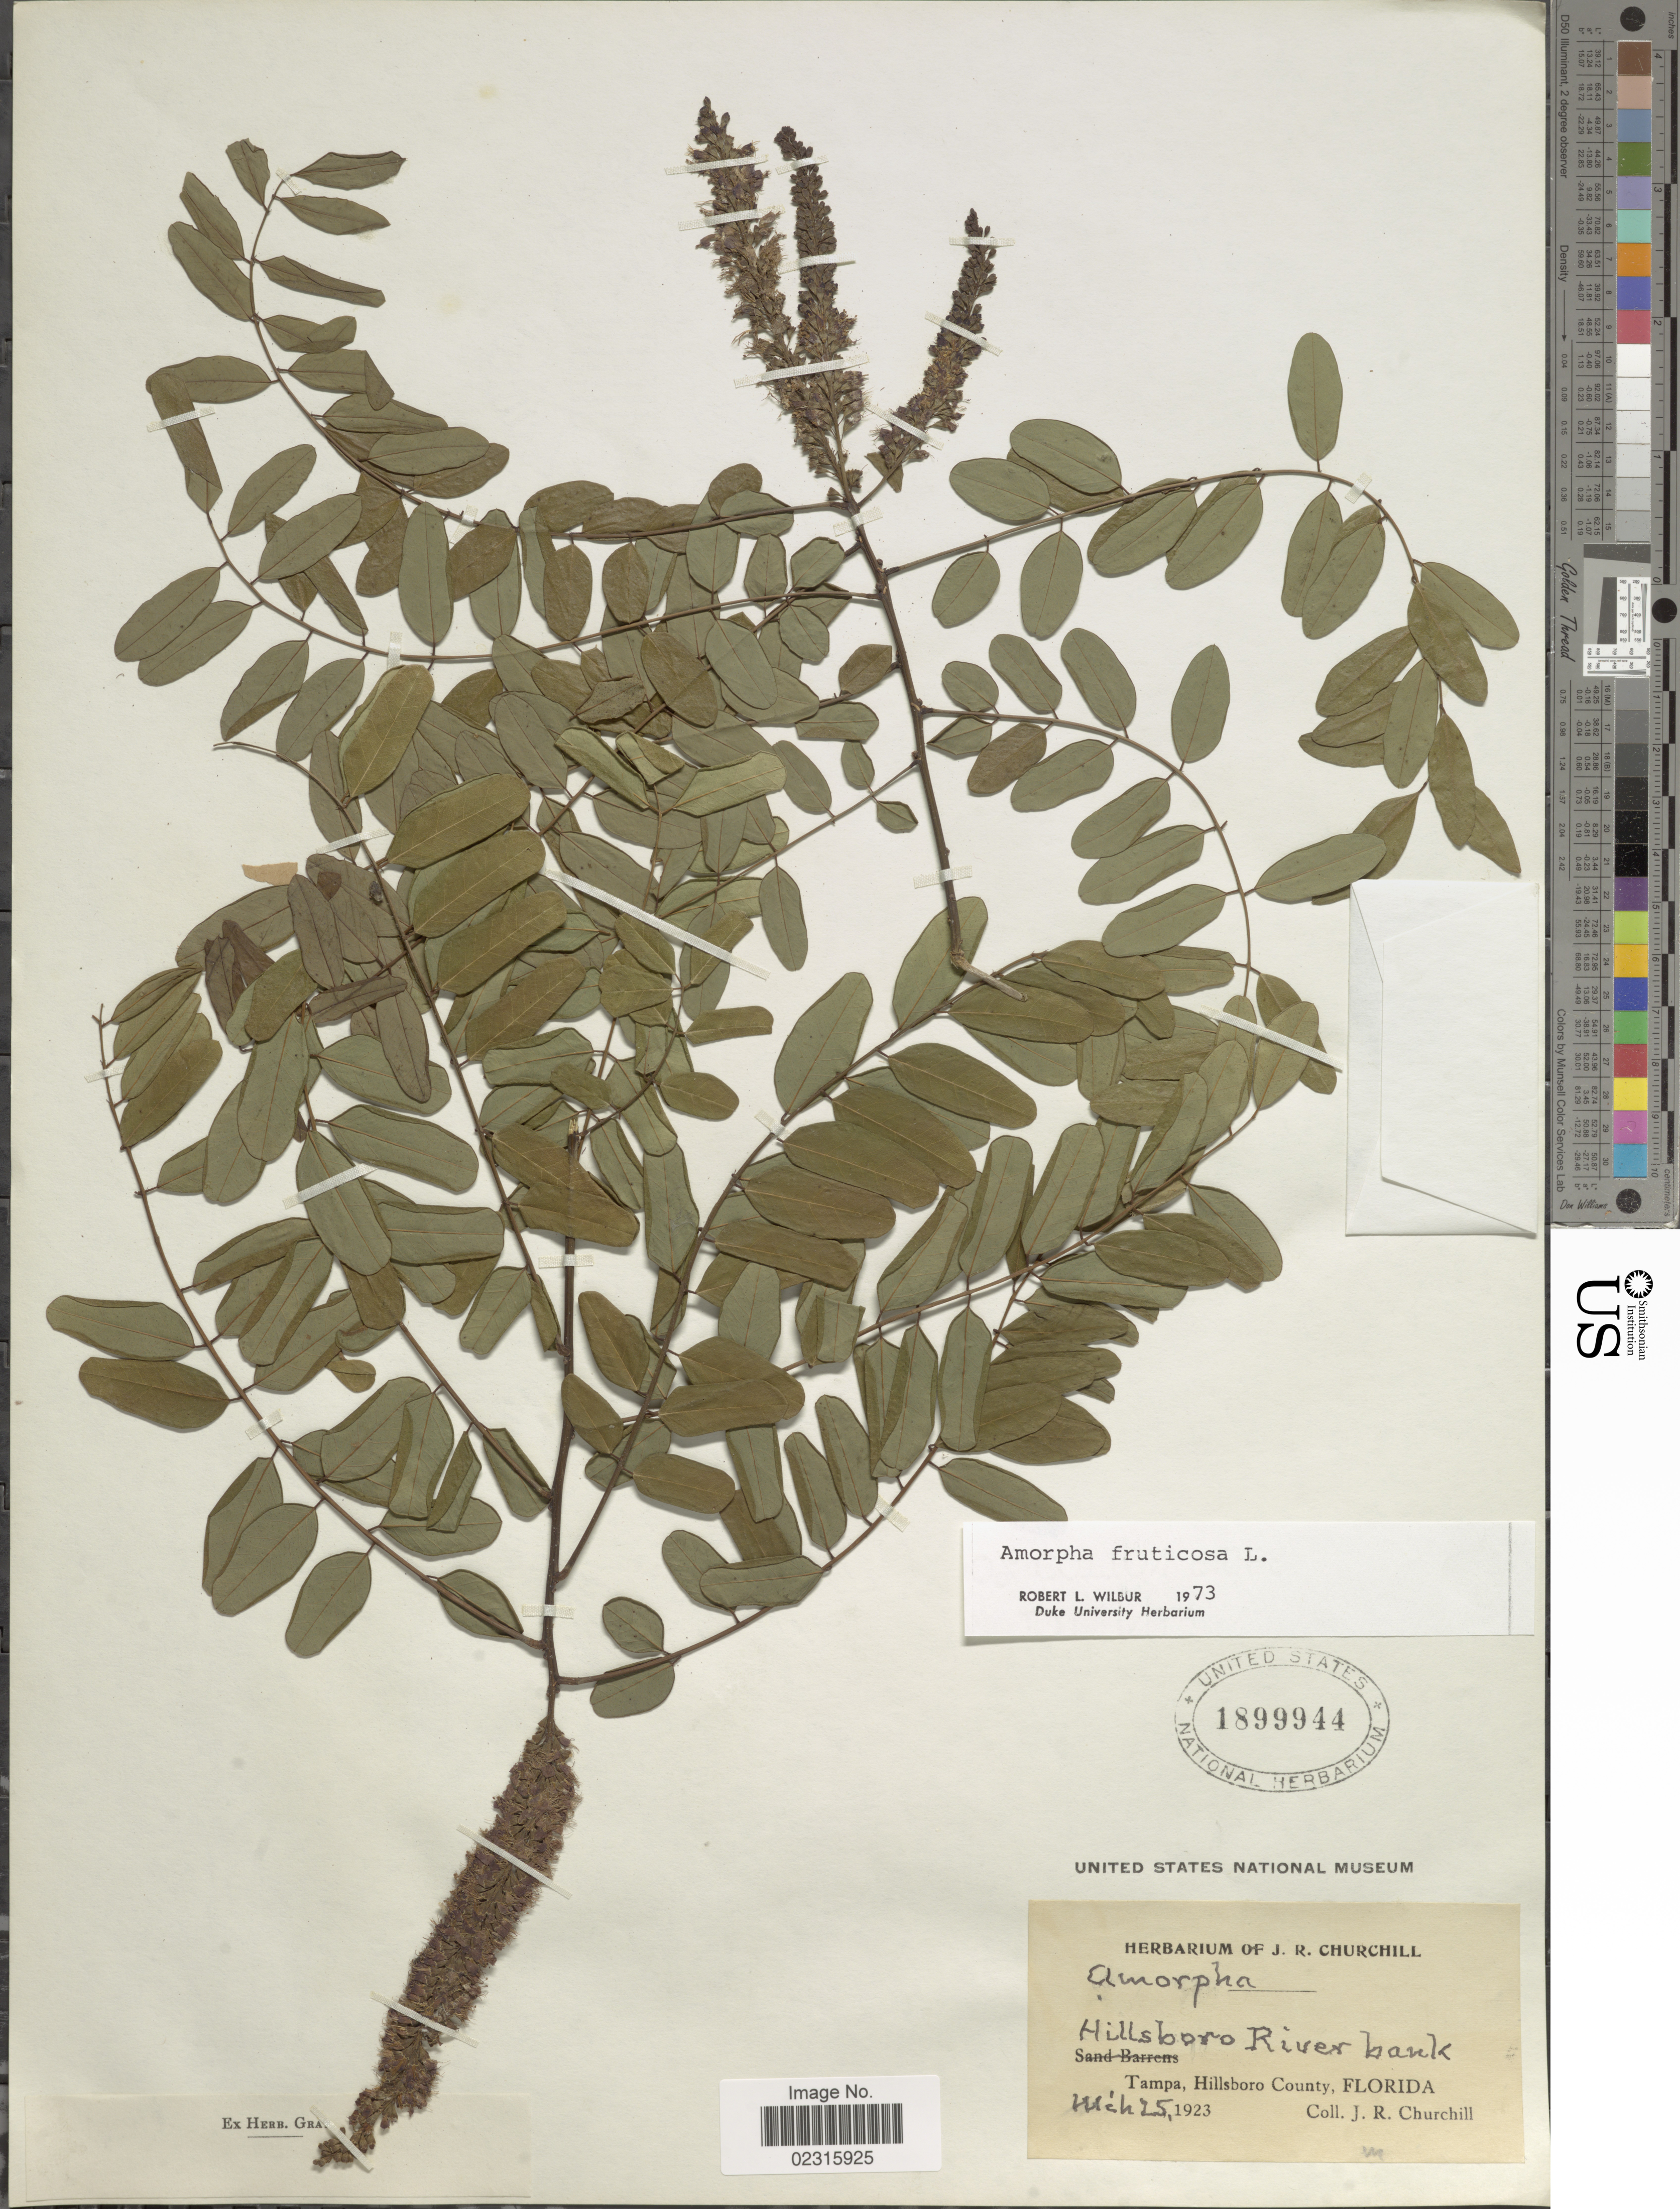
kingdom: Plantae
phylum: Tracheophyta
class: Magnoliopsida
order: Fabales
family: Fabaceae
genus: Amorpha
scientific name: Amorpha fruticosa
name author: L.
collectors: J. Churchill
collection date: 1923-03-25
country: United States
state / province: Florida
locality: Tampa, Hillsboro County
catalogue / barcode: US 1899944